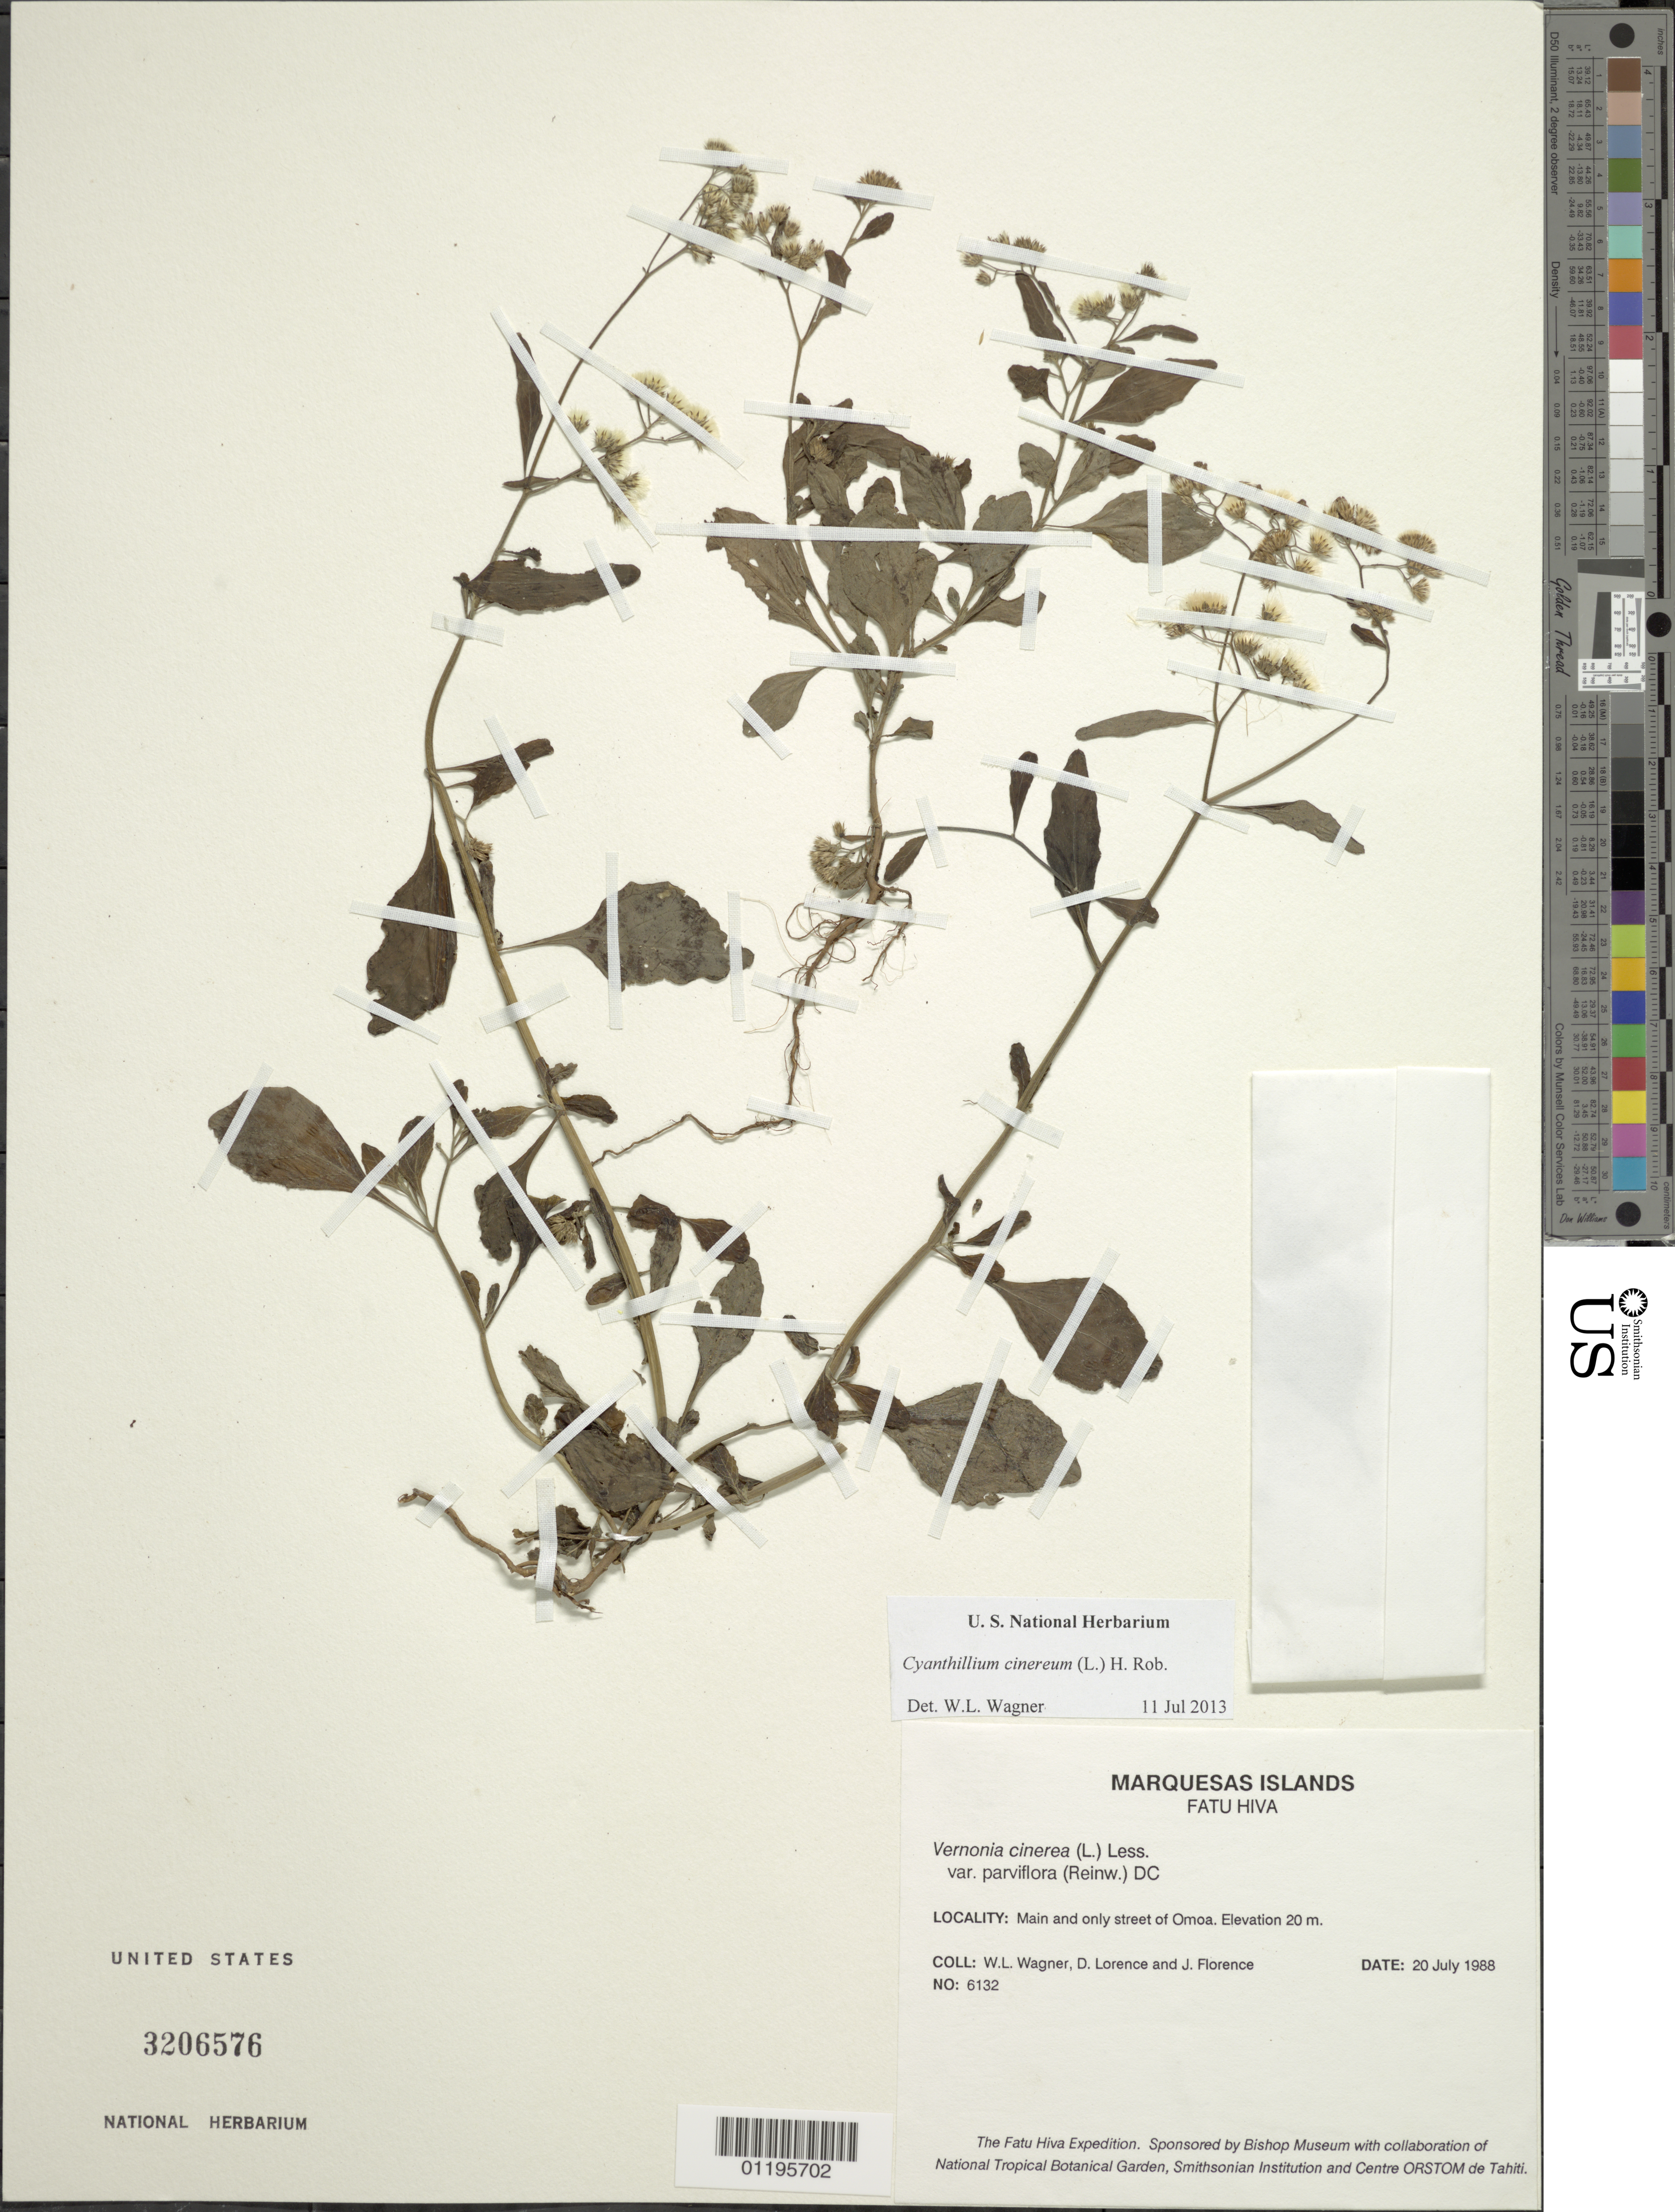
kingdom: Plantae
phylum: Tracheophyta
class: Magnoliopsida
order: Asterales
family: Asteraceae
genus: Cyanthillium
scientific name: Cyanthillium cinereum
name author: (L.) H. Rob.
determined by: Florence, J.; Wagner, W. L.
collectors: W. L. Wagner, D. Lorence & J. Florence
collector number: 6132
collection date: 1988-07-20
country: French Polynesia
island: Fatu Hiva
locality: main and only street of 'Omo'a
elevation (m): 20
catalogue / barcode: US 3206576